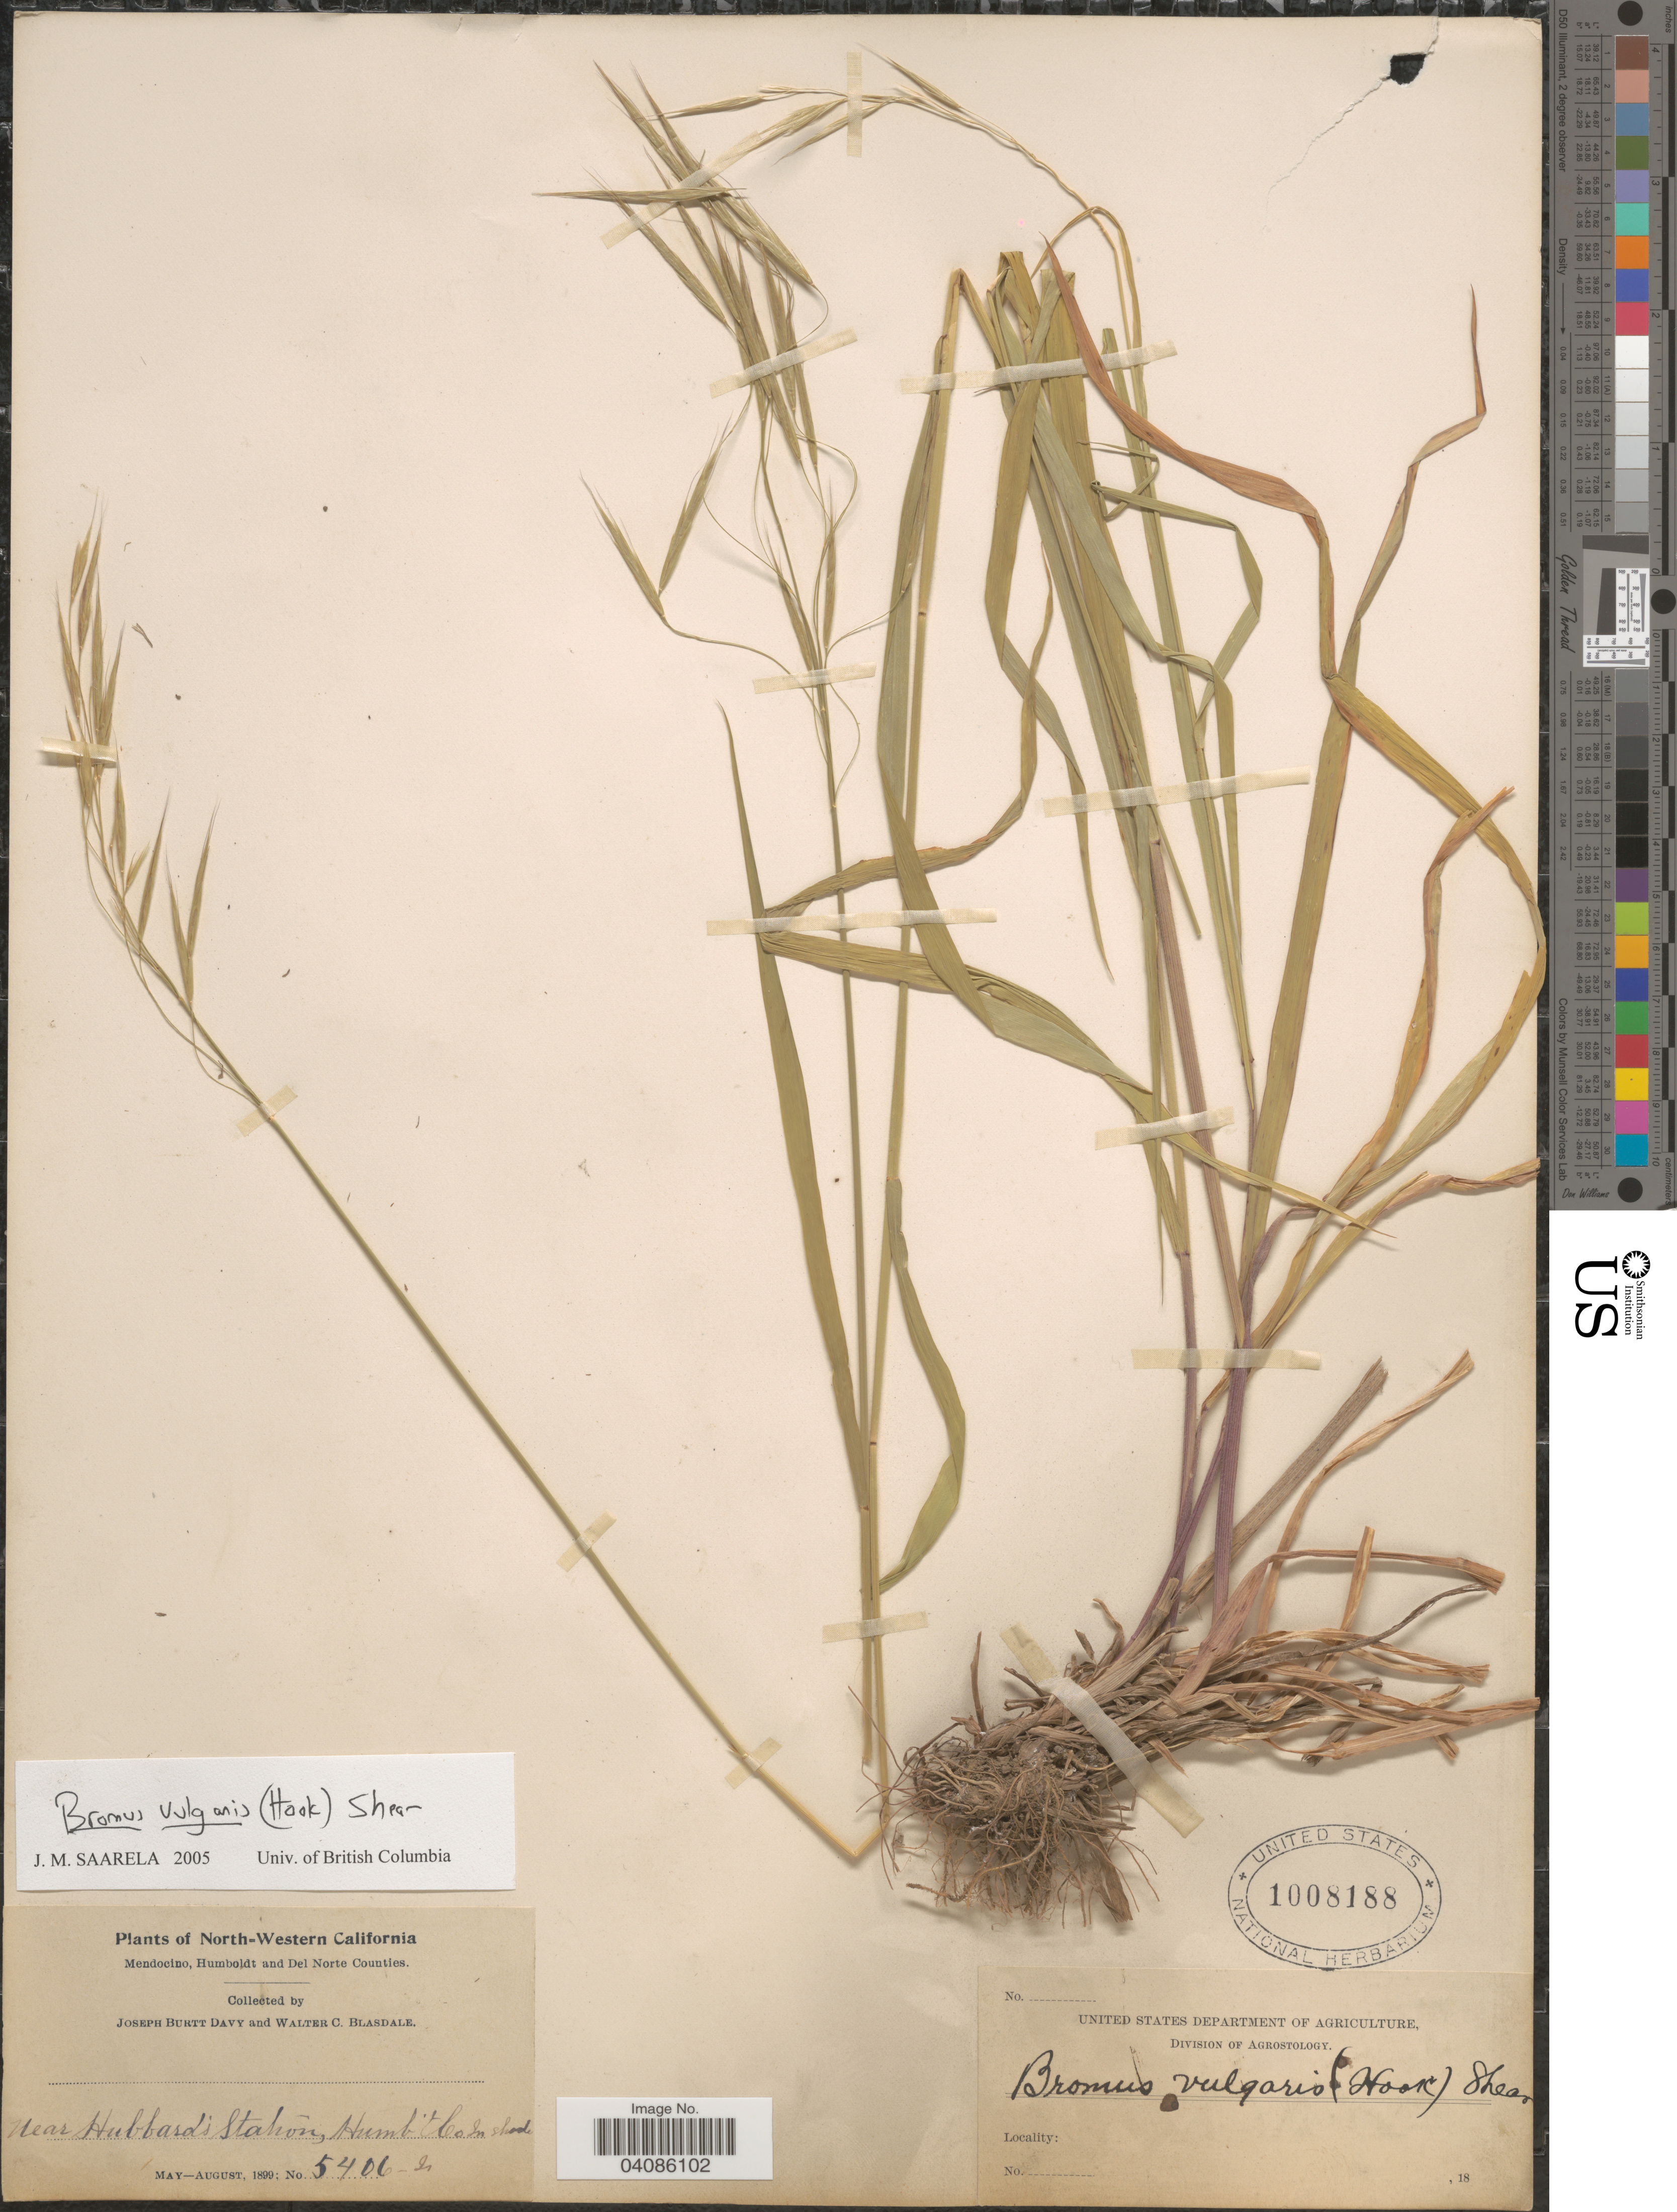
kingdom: Plantae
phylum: Tracheophyta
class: Liliopsida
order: Poales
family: Poaceae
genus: Bromus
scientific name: Bromus vulgaris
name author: (Hook.) Shear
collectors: J. Burtt Davy & W. Blasdale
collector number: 5406-2*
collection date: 1899-05/1899-08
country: United States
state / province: California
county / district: Humboldt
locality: North-Western California. Near Hubbard's Station, Humboldt Co.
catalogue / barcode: US 1008188